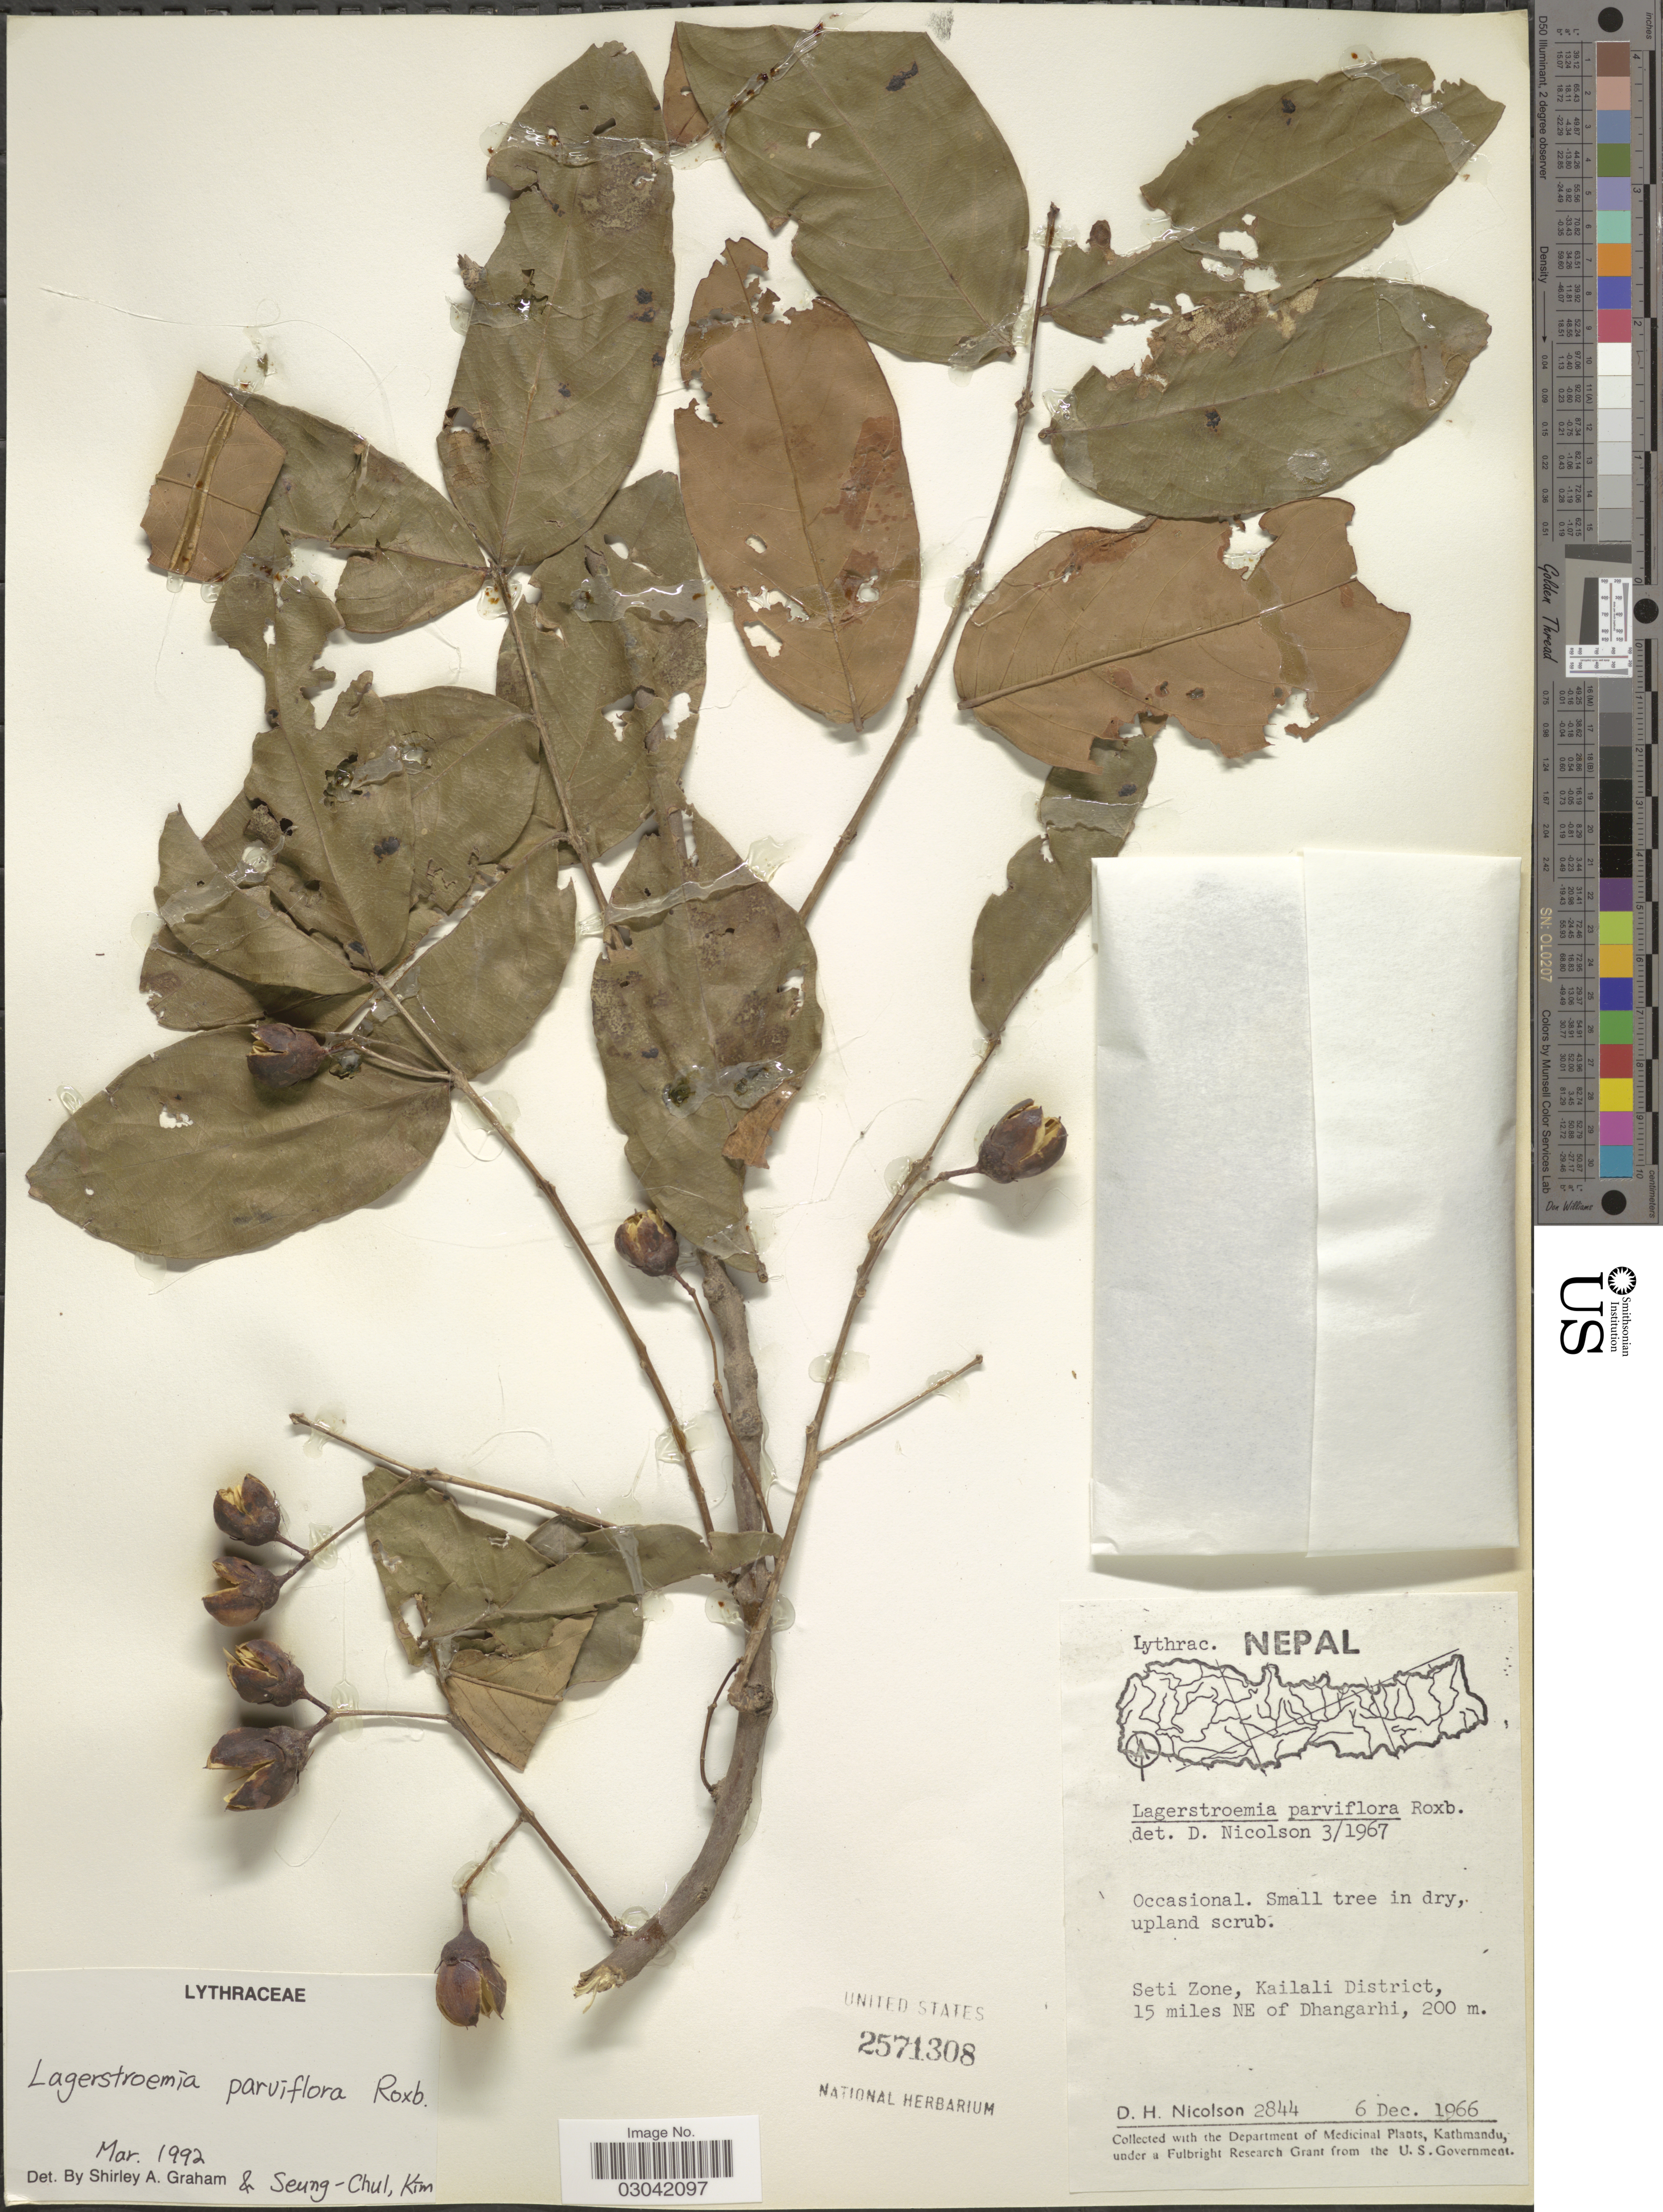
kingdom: Plantae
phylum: Tracheophyta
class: Magnoliopsida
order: Myrtales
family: Lythraceae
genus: Lagerstroemia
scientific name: Lagerstroemia parviflora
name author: Roxb.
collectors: D. H. Nicolson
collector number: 2844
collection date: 1966-12-06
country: Nepal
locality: Seti Zone, Kailali District, 15 miles NE of Dhangarhi.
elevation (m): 200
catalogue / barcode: US 2571308